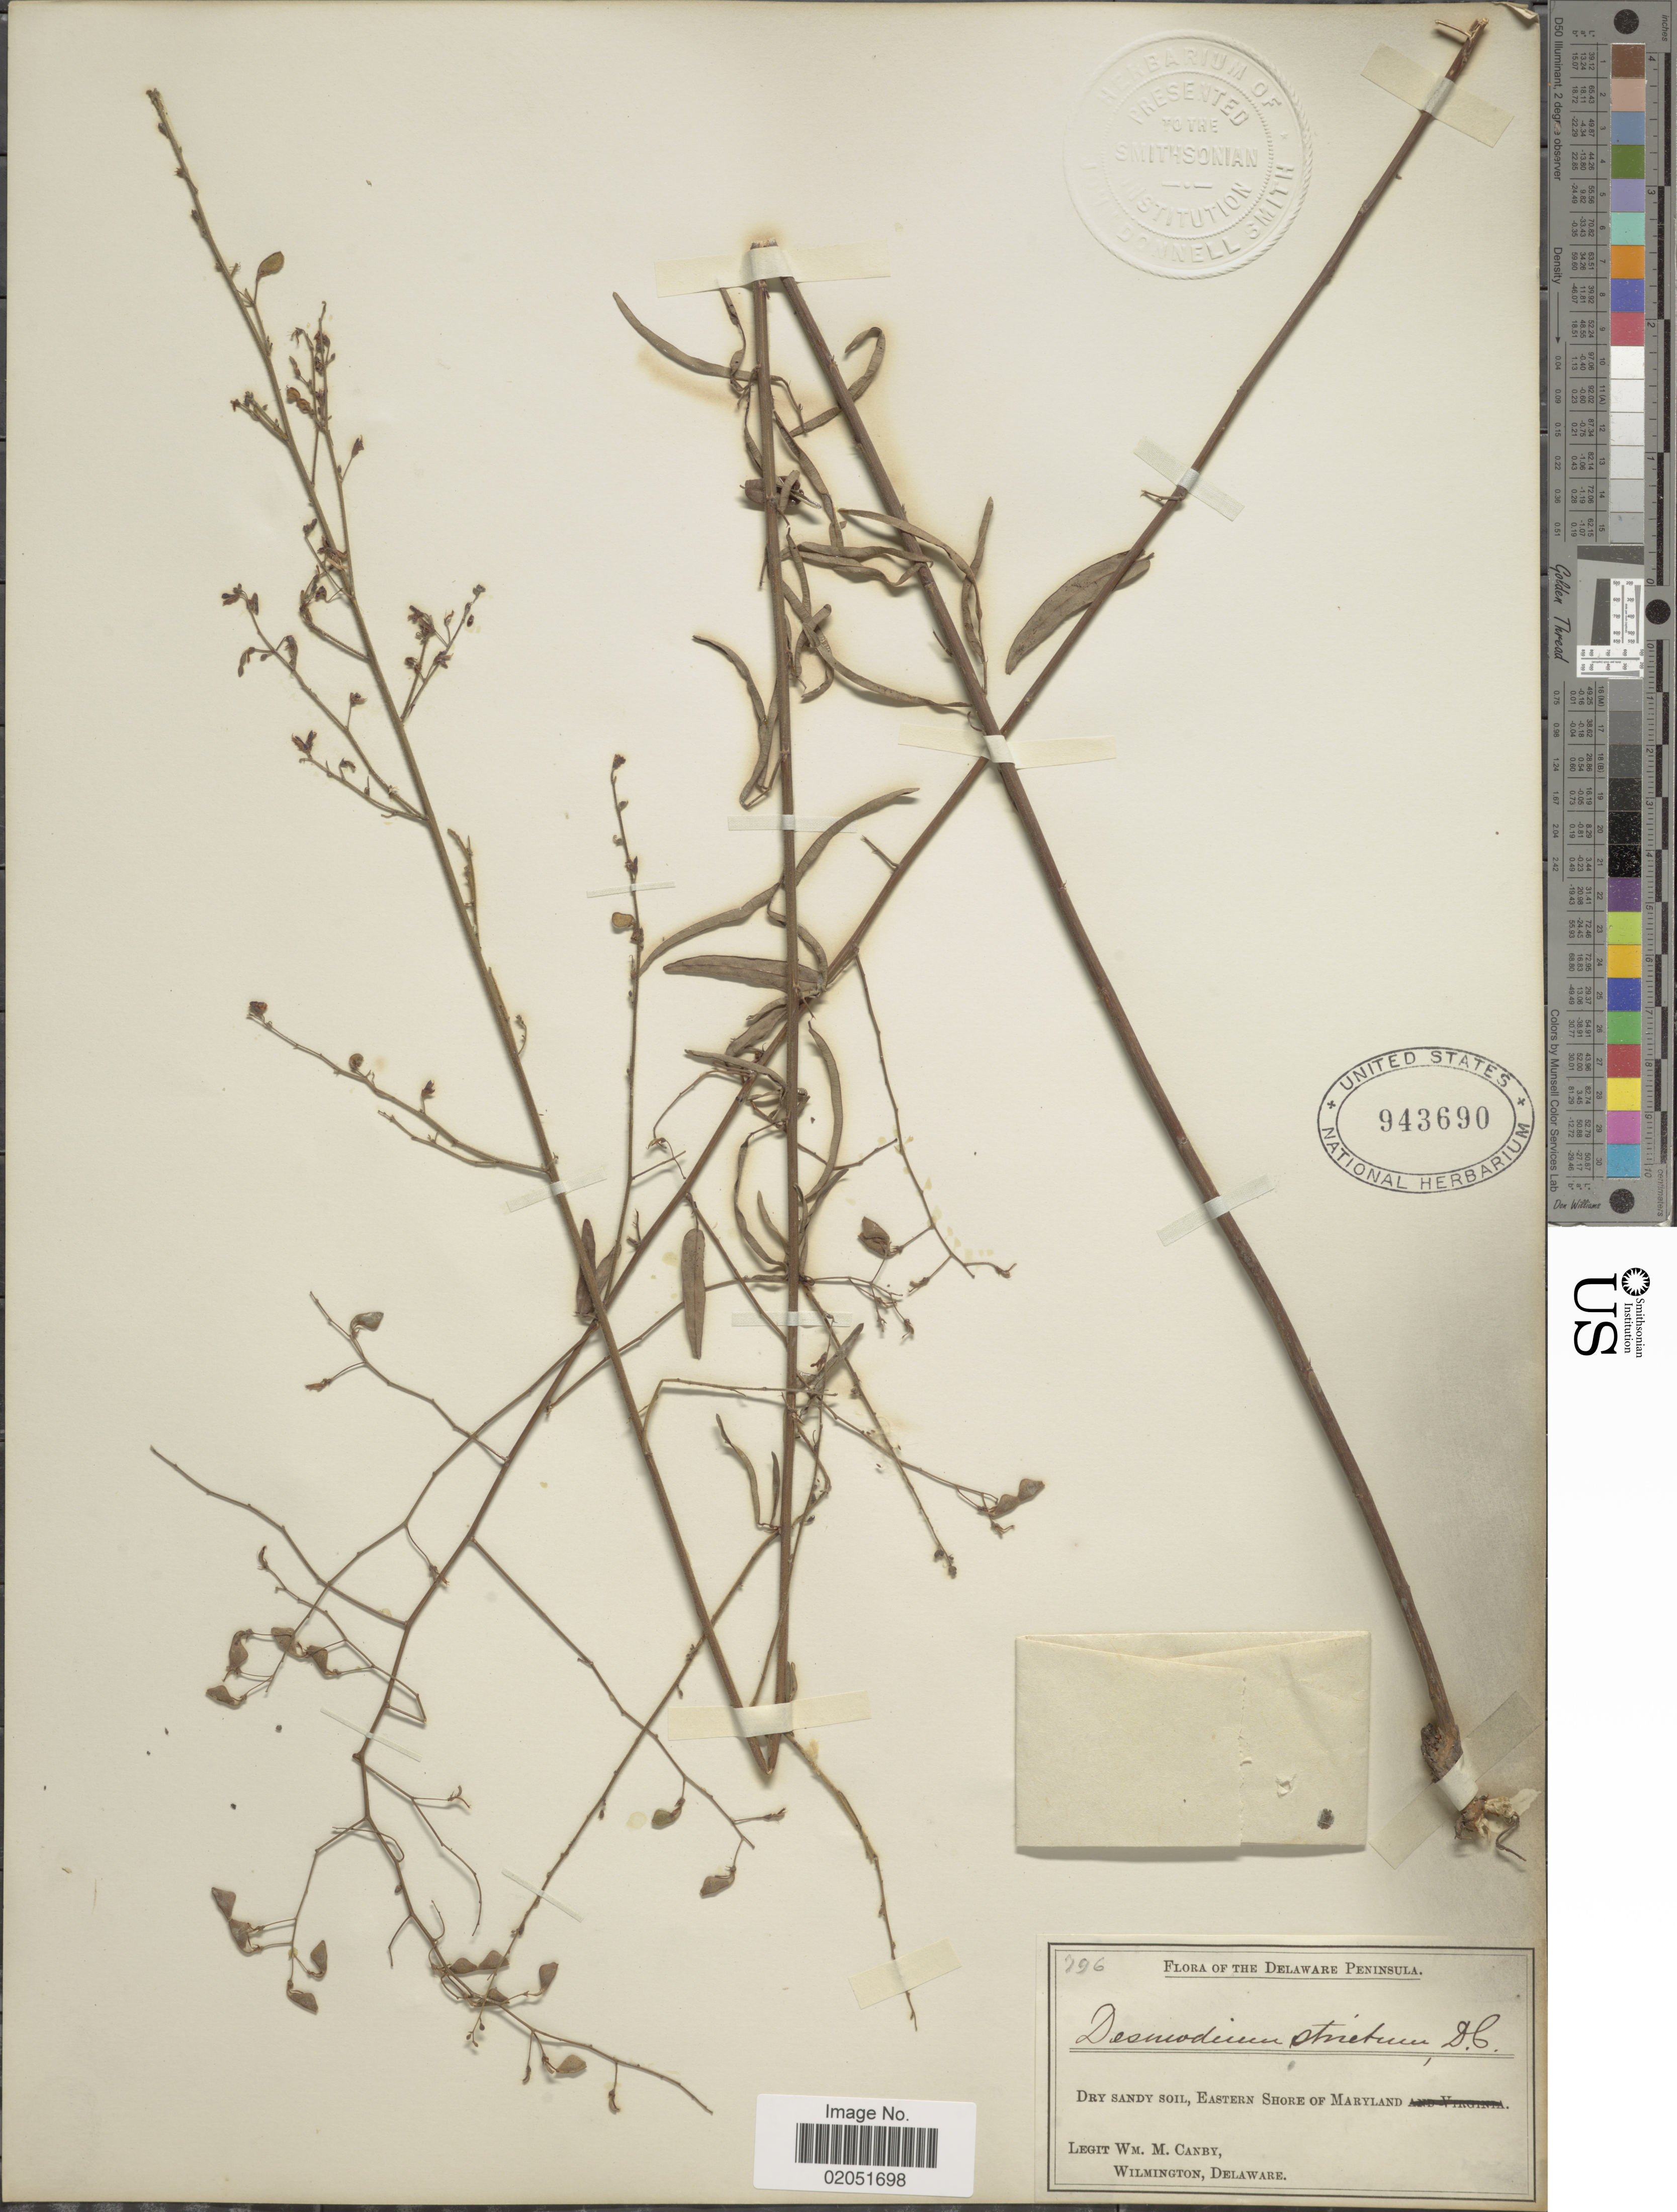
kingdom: Plantae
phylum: Tracheophyta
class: Magnoliopsida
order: Fabales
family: Fabaceae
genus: Desmodium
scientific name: Desmodium strictum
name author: (Pursh) DC.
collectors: W. M. Canby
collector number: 796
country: United States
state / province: Maryland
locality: Delaware Peninsula, Dry sandy soil, Eastern Shore of Maryland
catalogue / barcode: US 942690